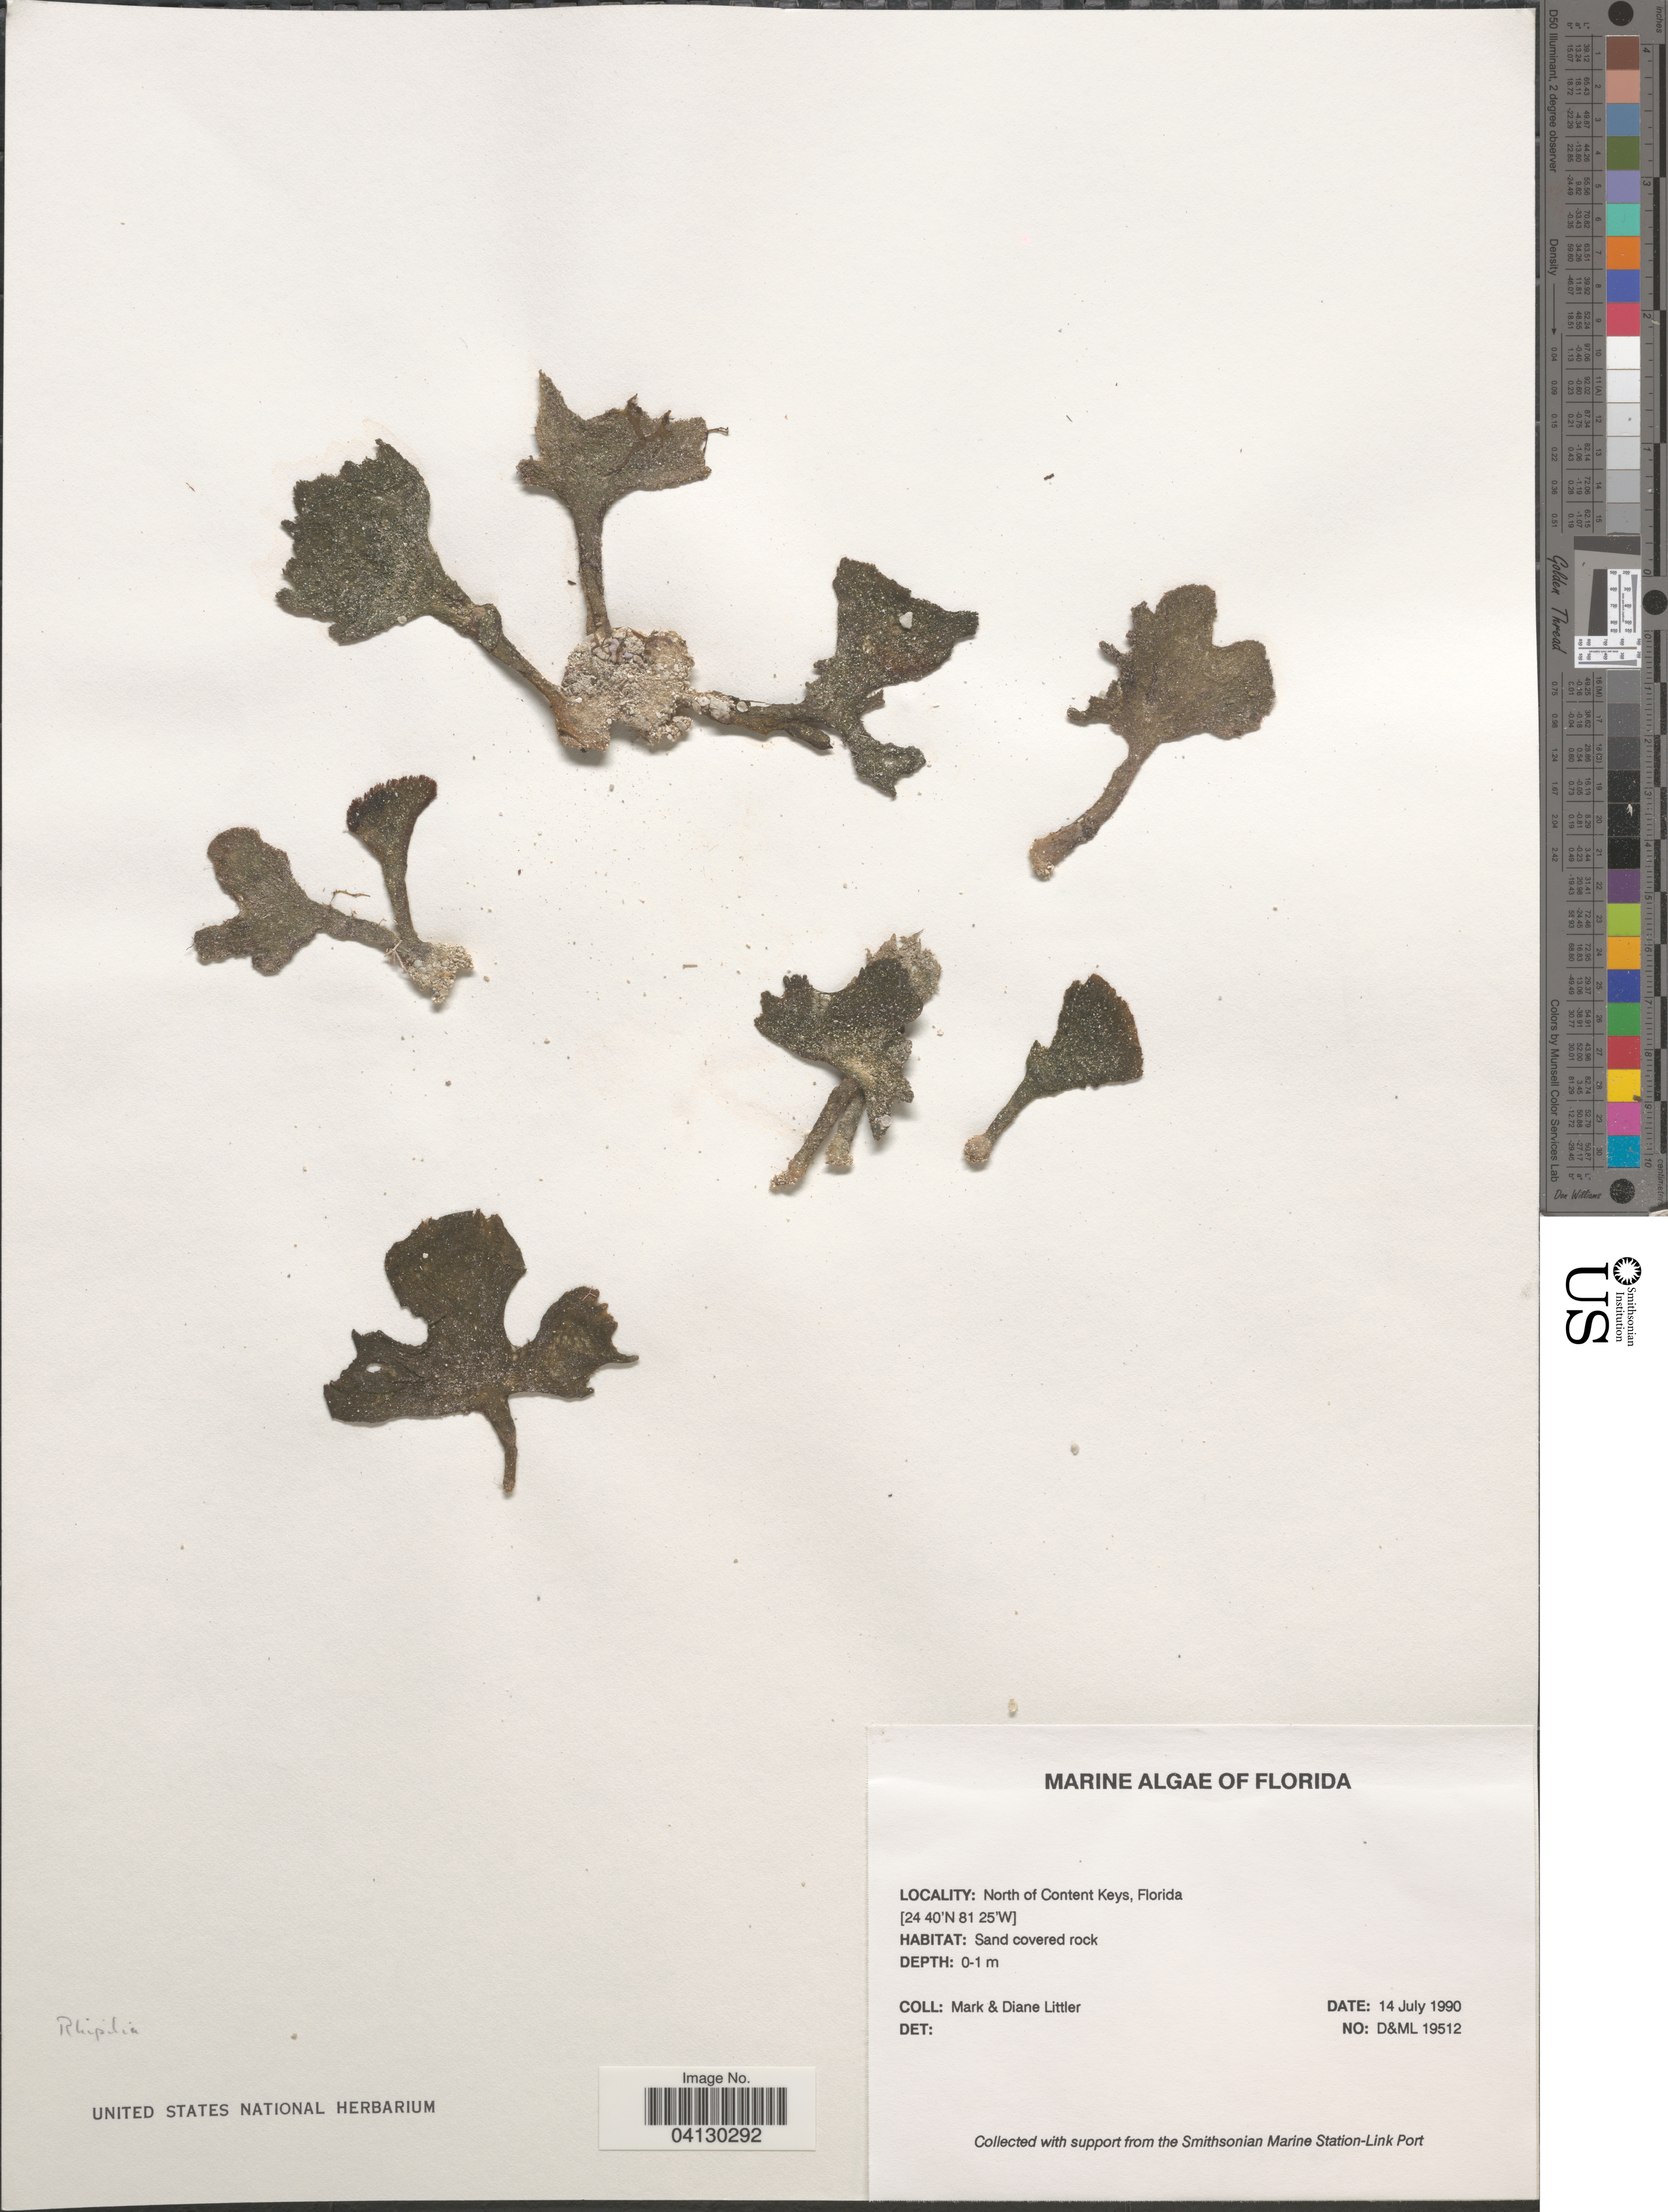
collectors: M. Littler & D. S. Littler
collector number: D&ML19512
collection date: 1990-07-14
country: United States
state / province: Florida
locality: North of Content Keys.